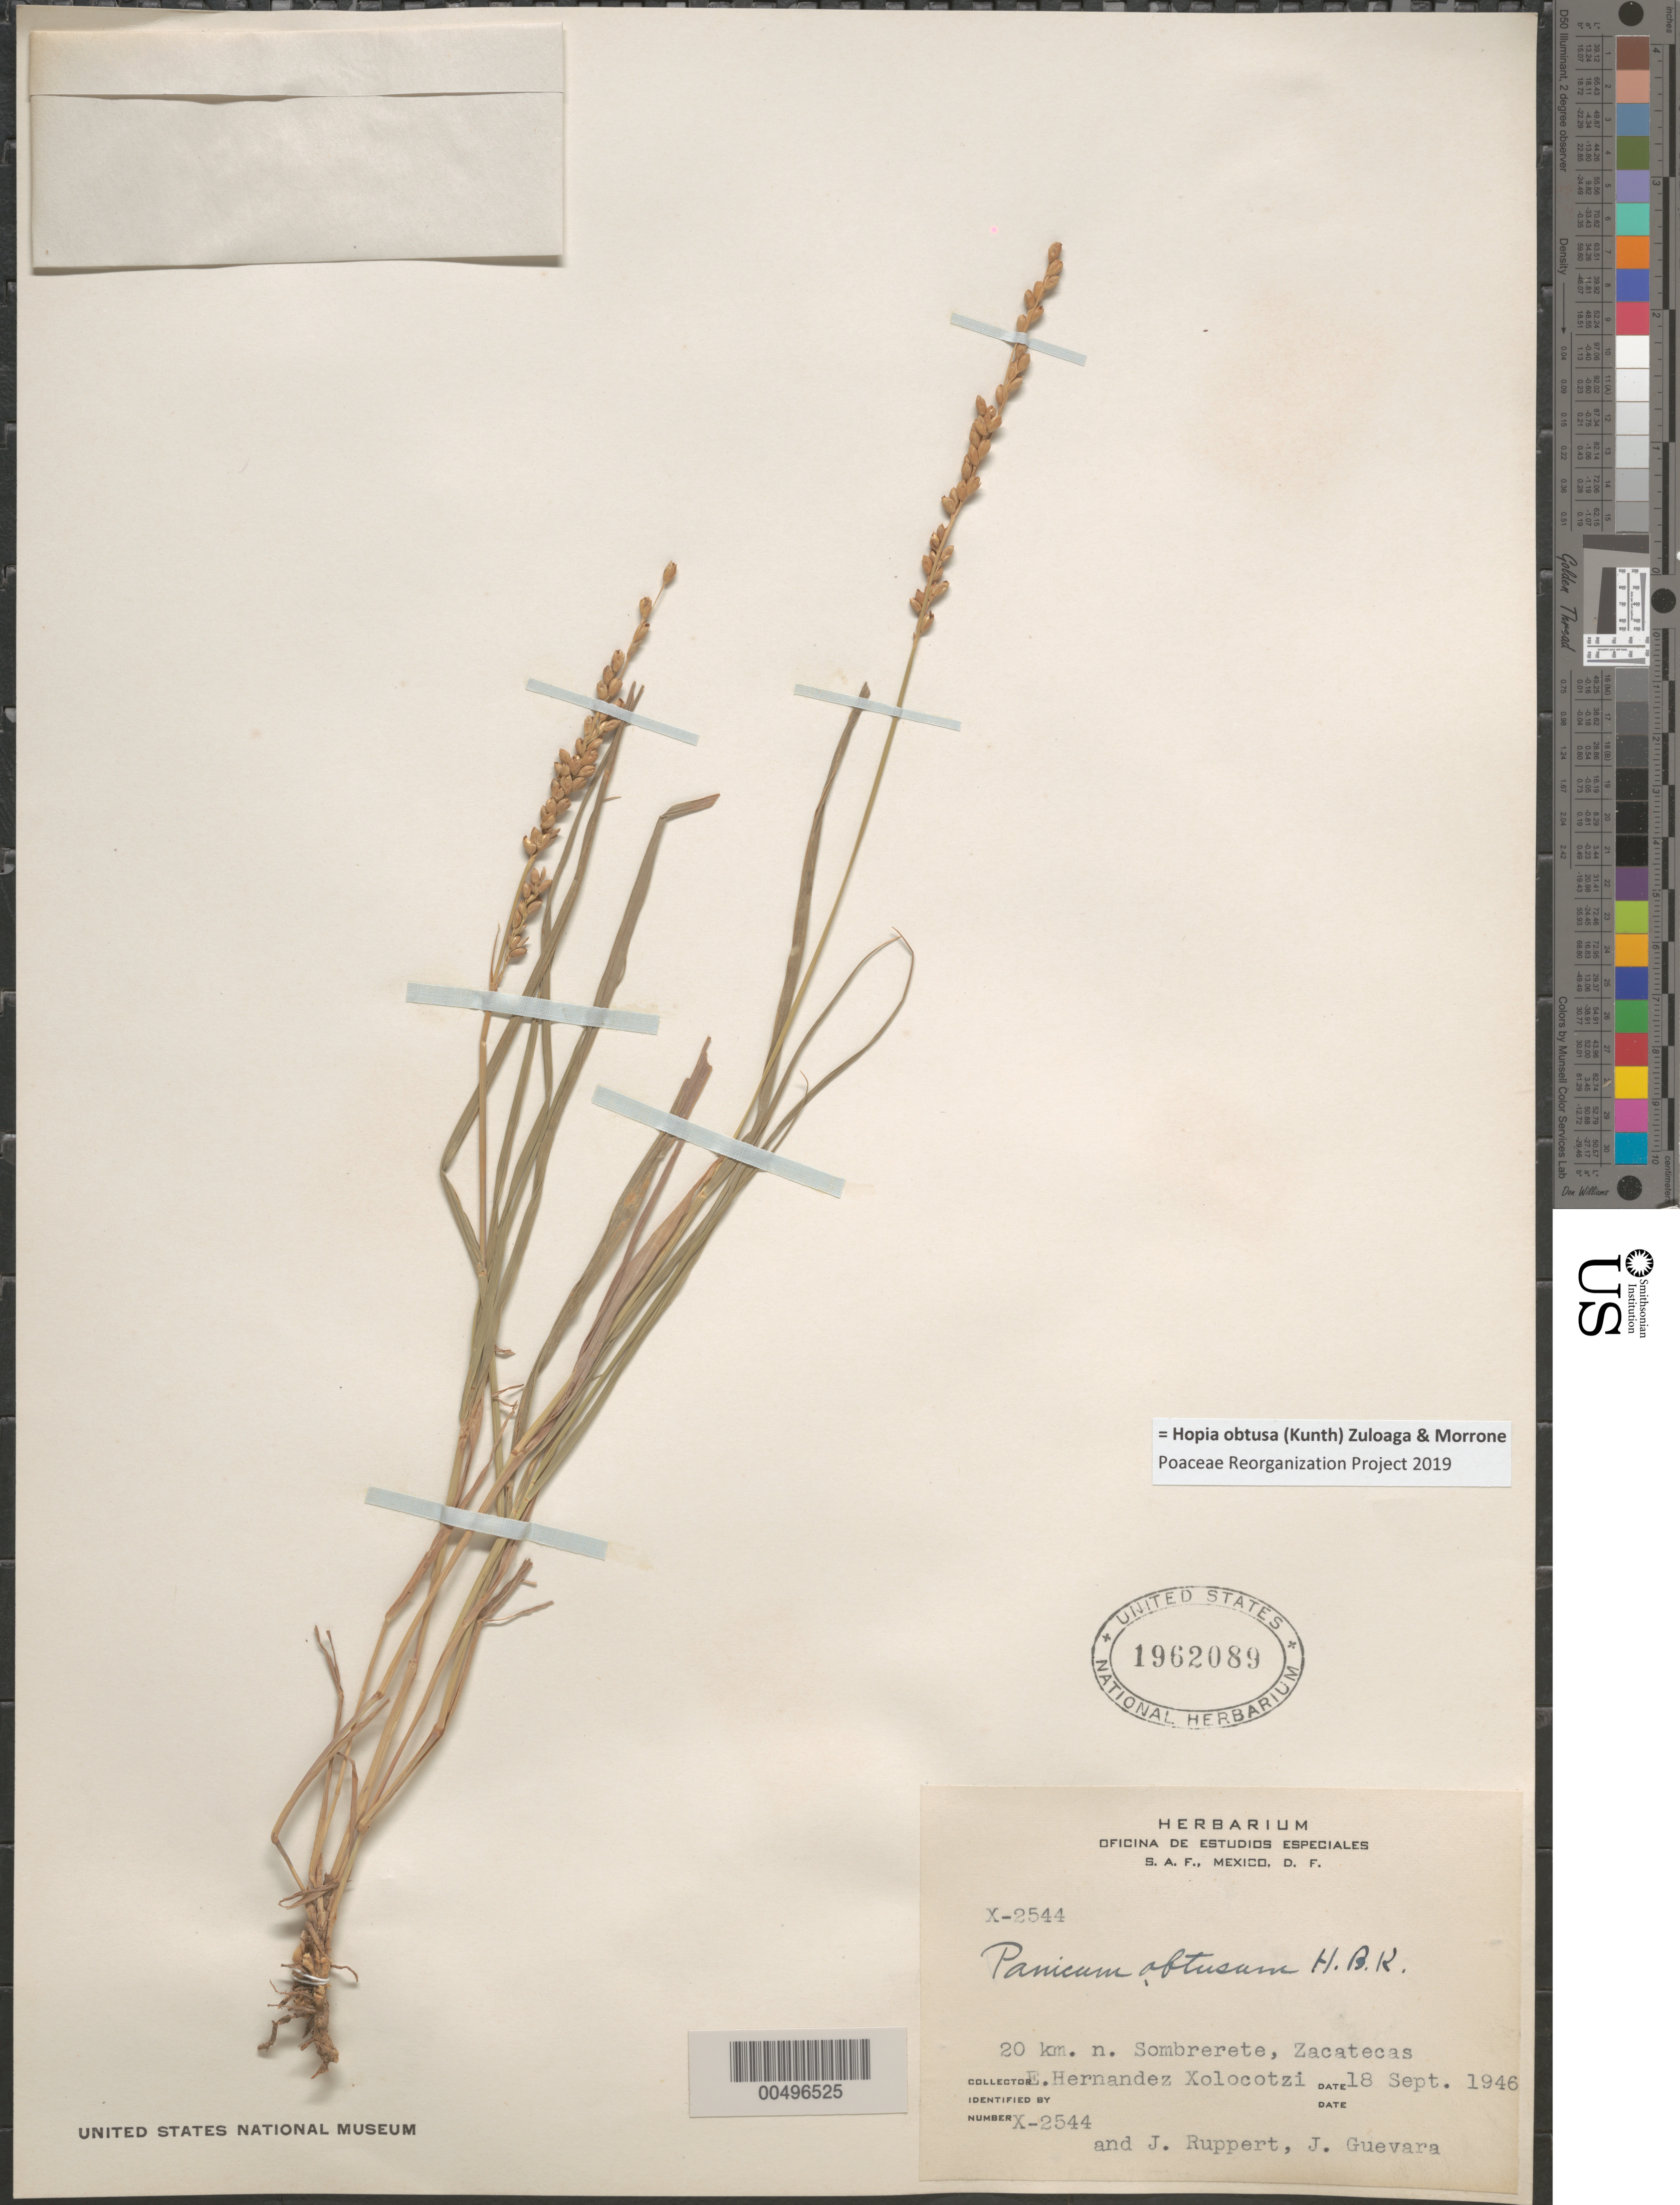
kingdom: Plantae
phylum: Tracheophyta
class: Liliopsida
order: Poales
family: Poaceae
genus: Panicum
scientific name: Panicum obtusum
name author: Kunth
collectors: E. I. Hernández-X., J. Ruppert & J. Guevara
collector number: X-2544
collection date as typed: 18 Sep 1946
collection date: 1946-09-18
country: Mexico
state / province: Zacatecas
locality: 20 km N Sombrerete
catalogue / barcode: US 1962089